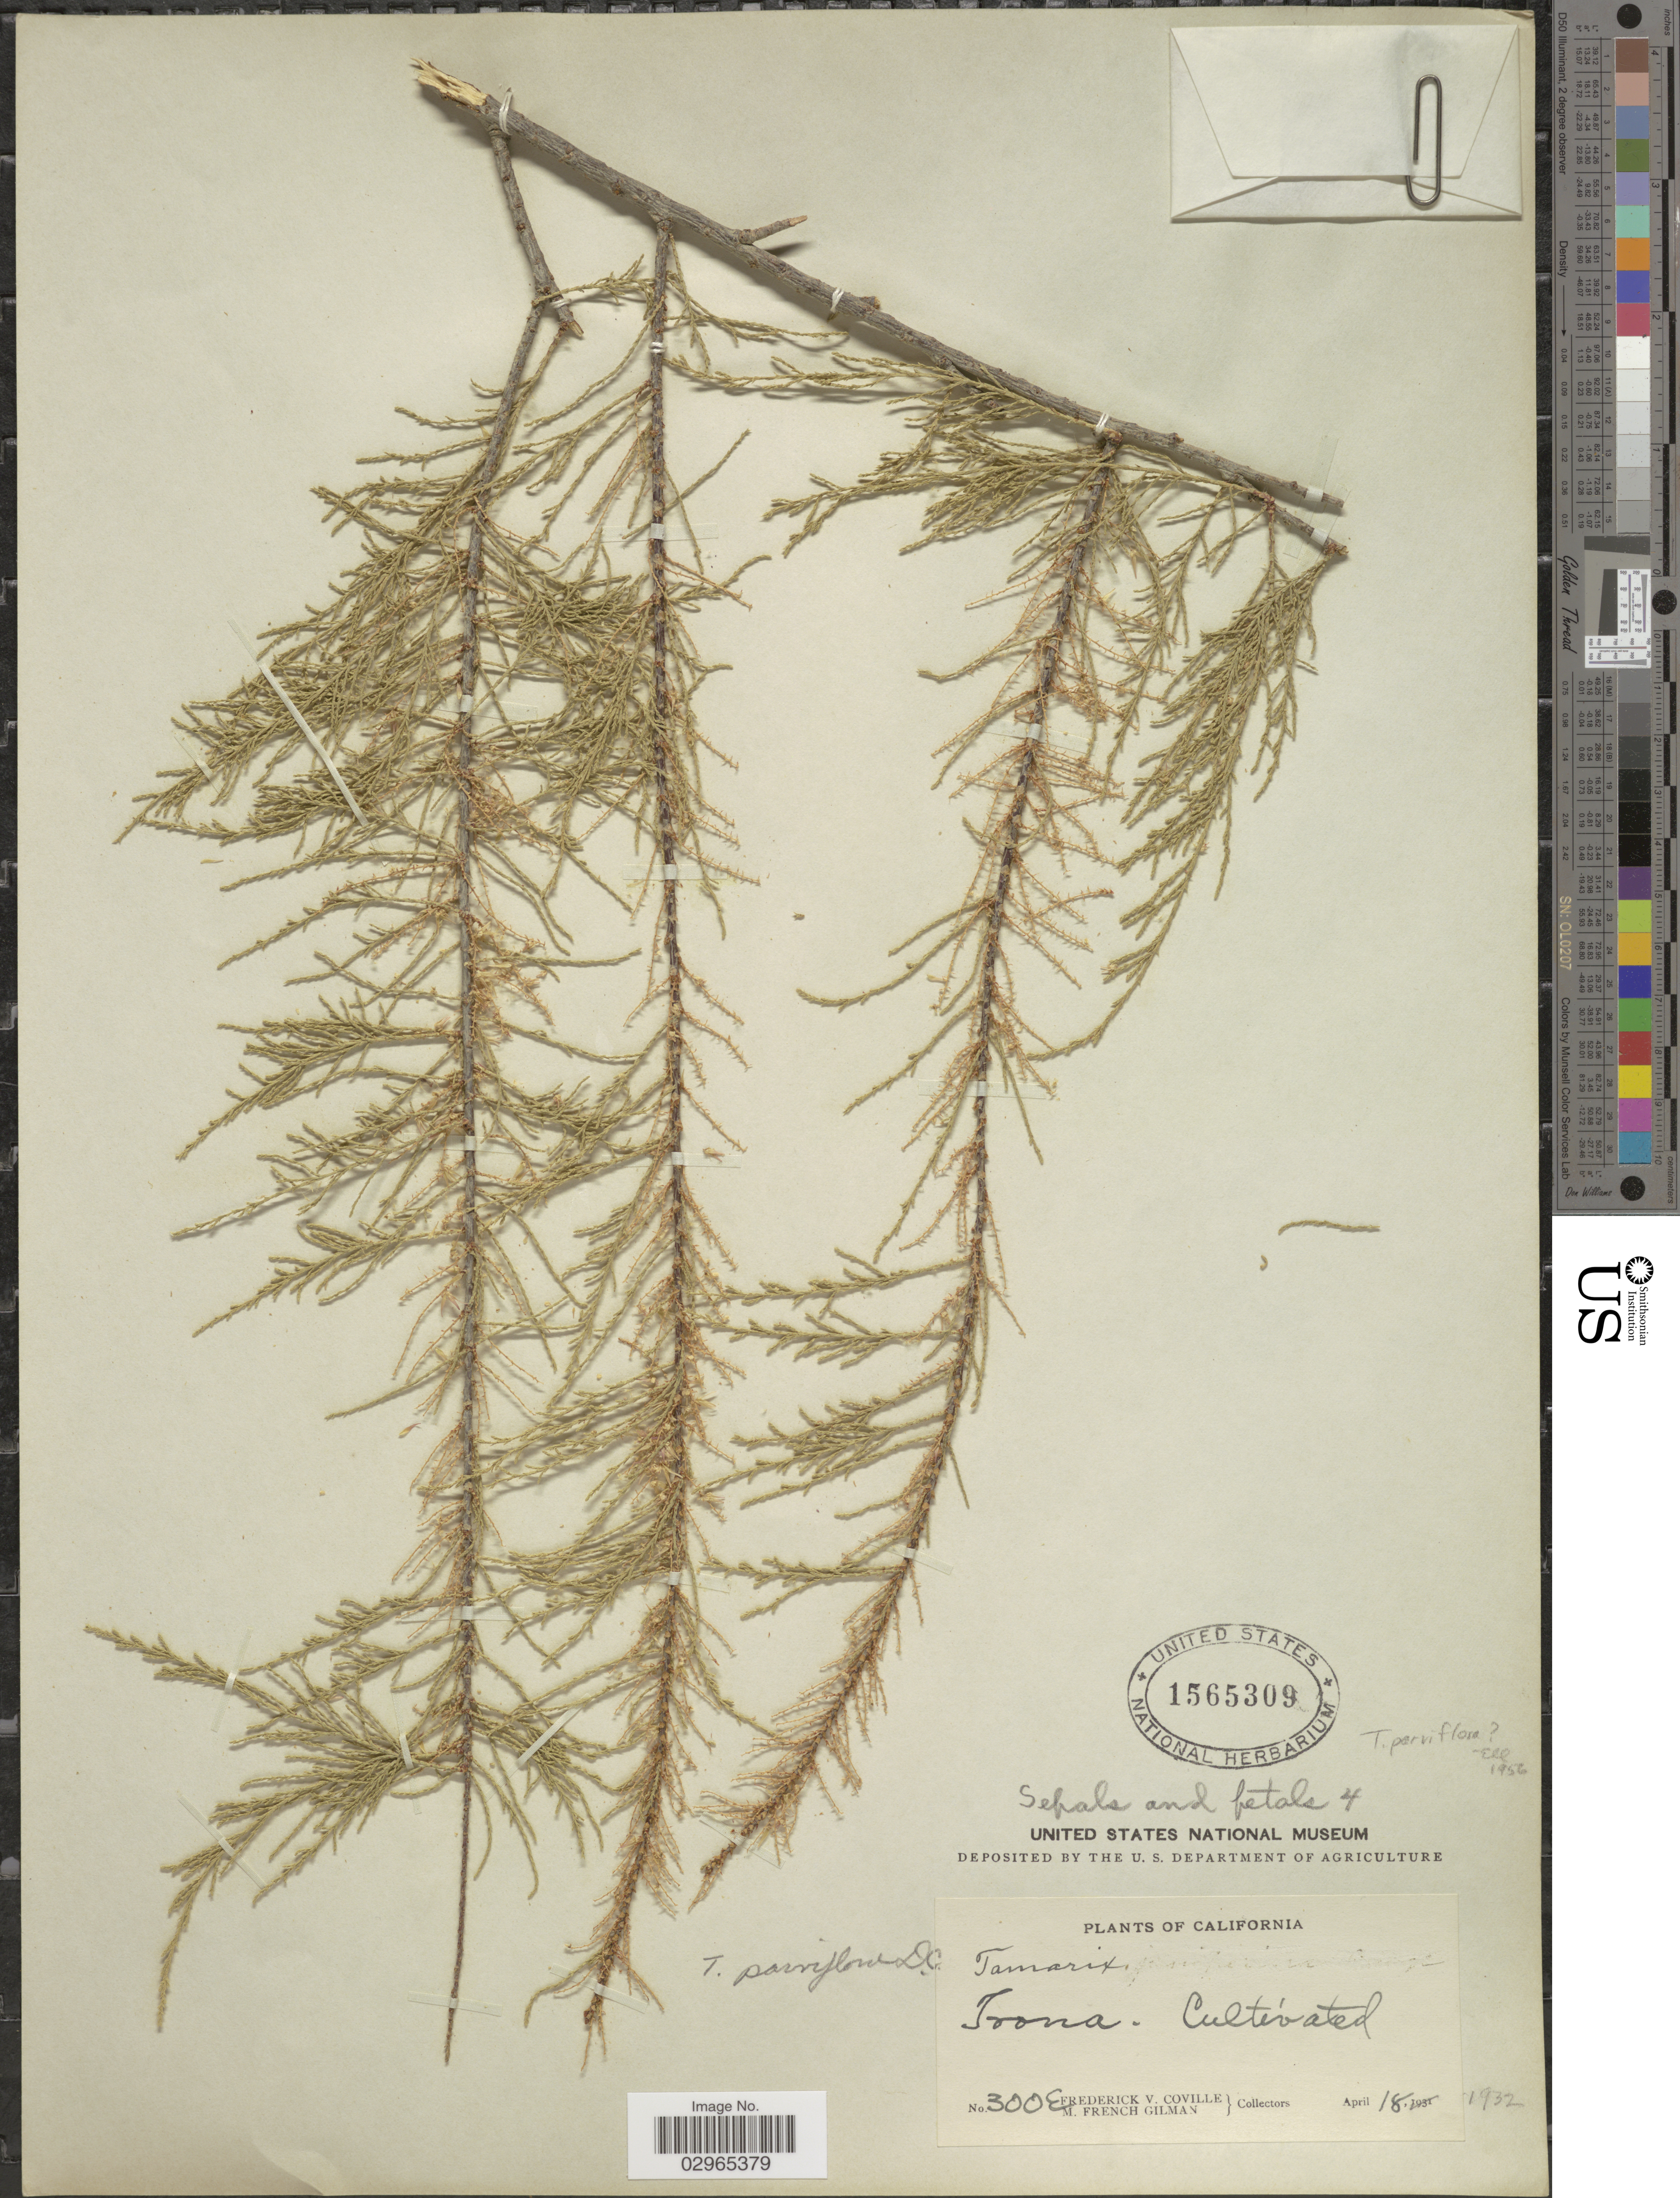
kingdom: Plantae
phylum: Tracheophyta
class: Magnoliopsida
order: Caryophyllales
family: Tamaricaceae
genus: Tamarix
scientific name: Tamarix parviflora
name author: DC.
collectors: F. V. Coville & M. F. Gilman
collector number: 300E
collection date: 1932-04-18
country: United States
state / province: California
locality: Trona.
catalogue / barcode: US 1565309